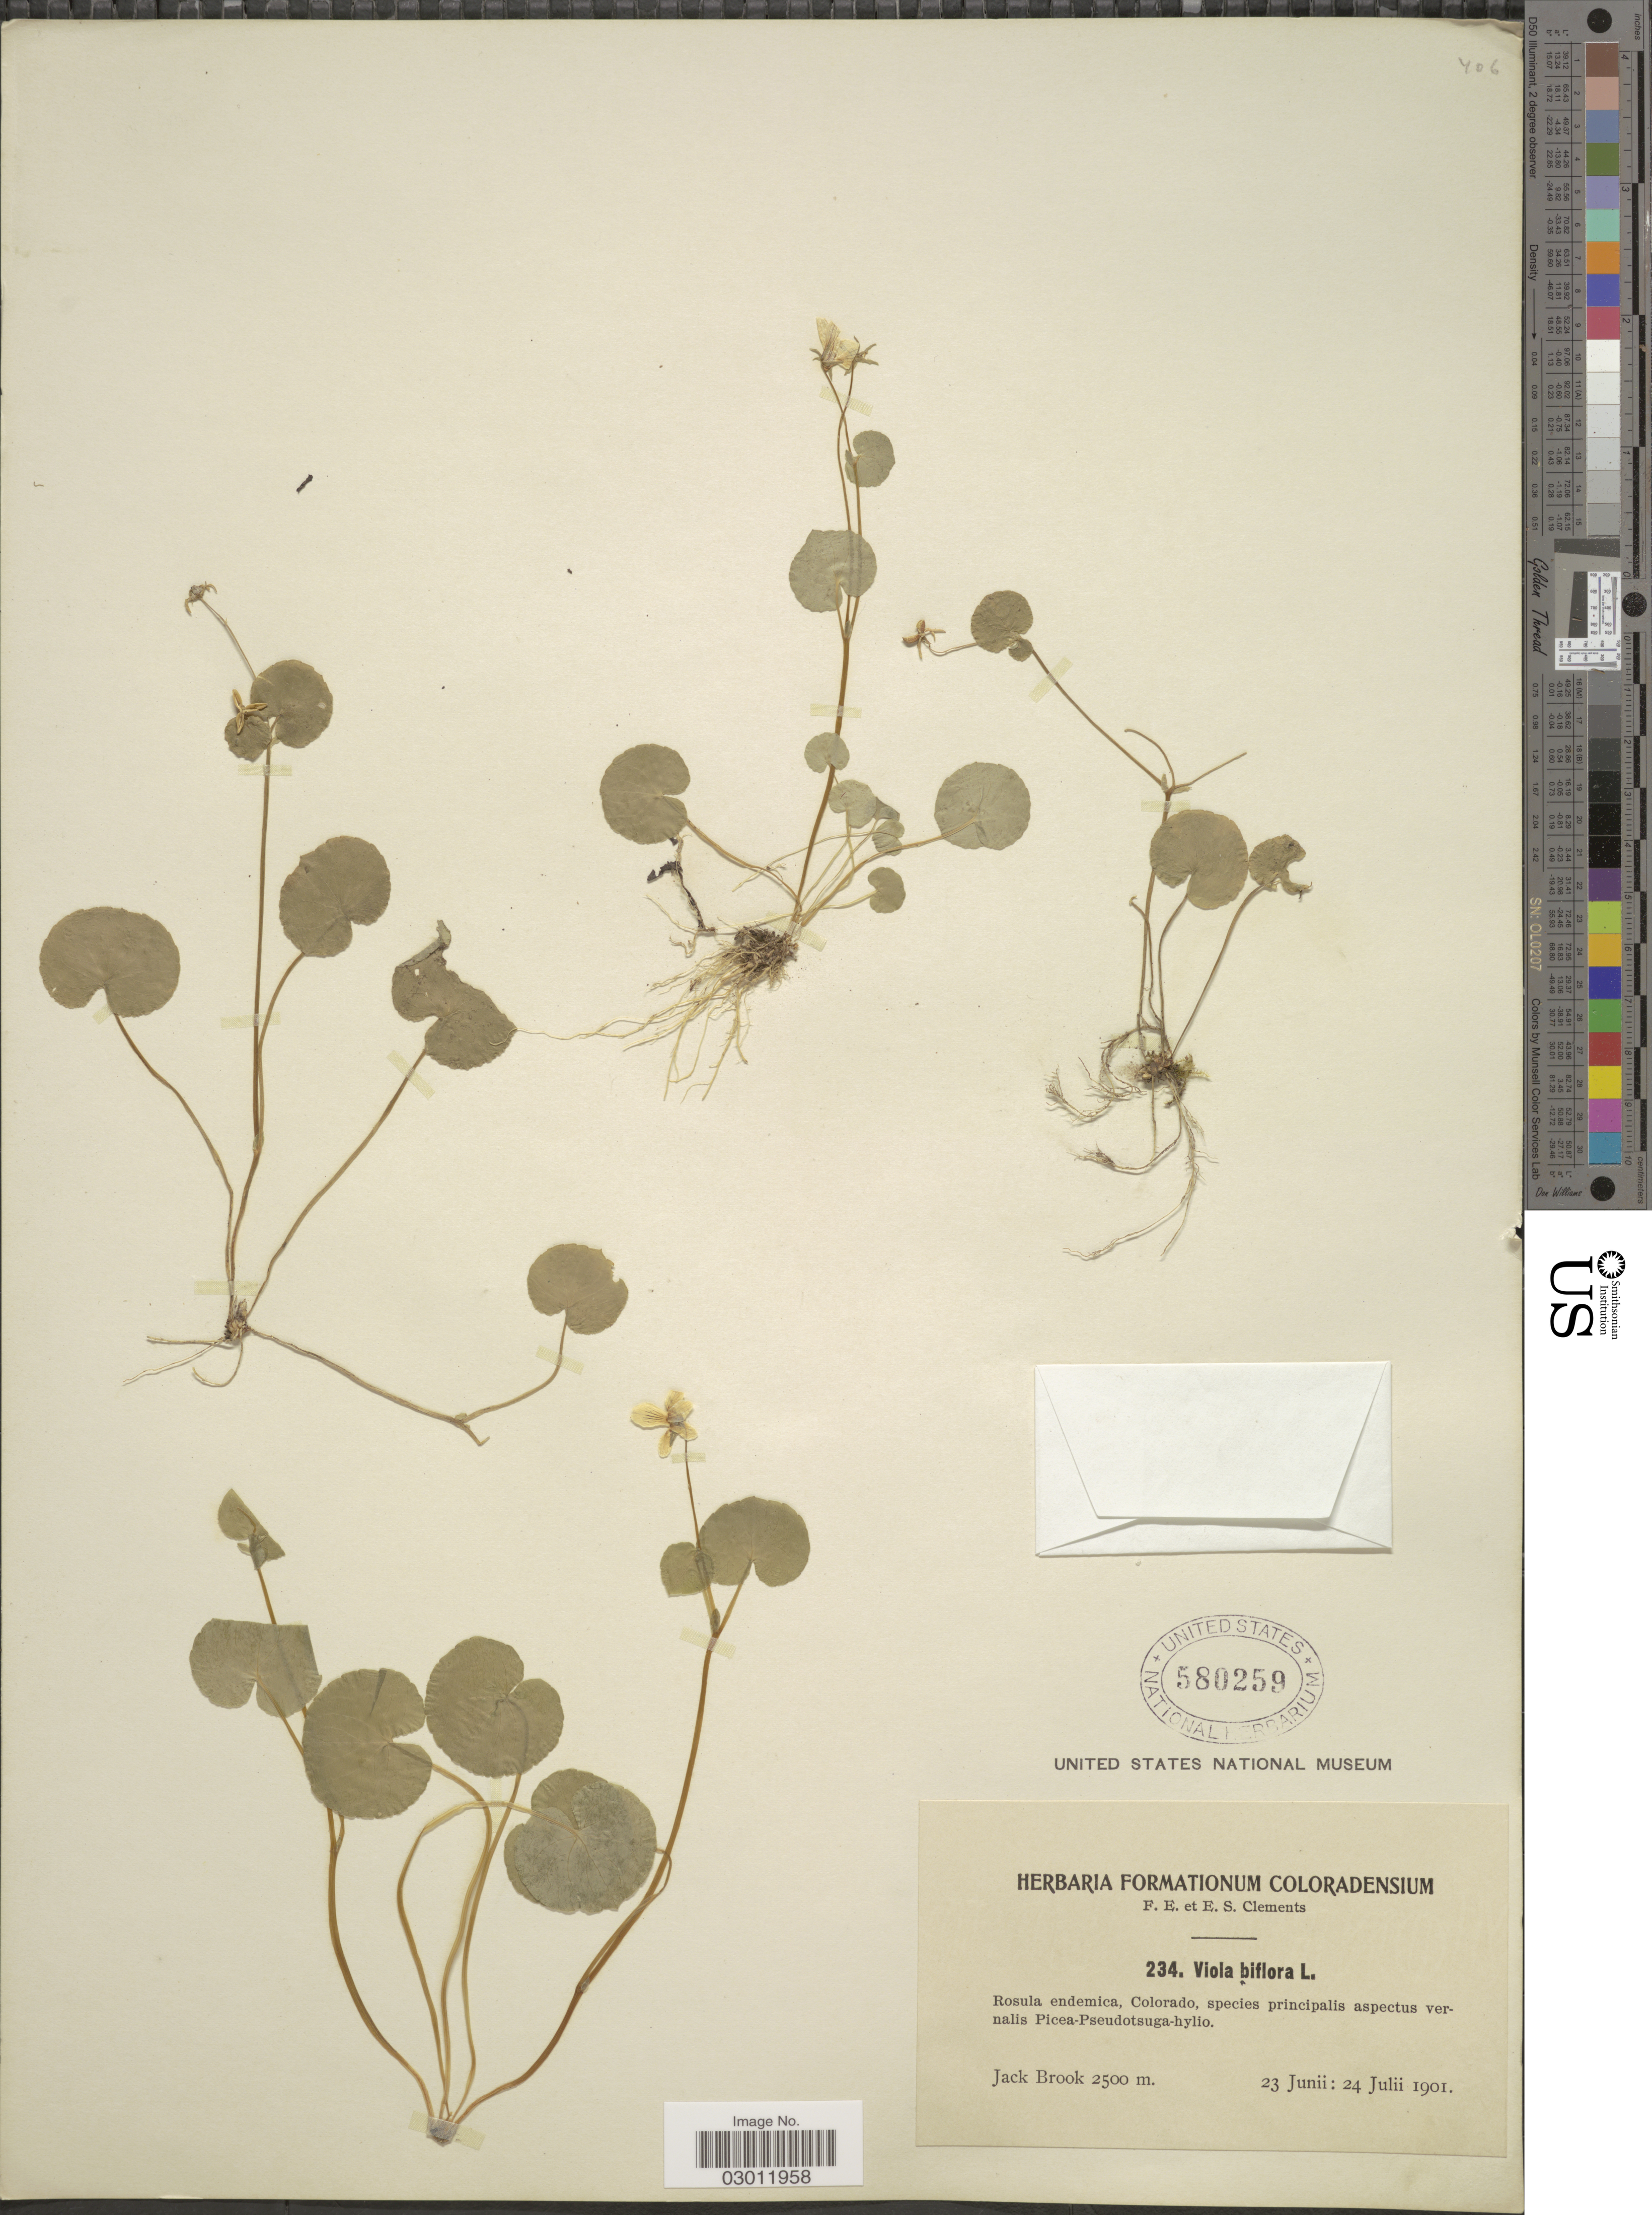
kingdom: Plantae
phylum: Tracheophyta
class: Magnoliopsida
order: Malpighiales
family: Violaceae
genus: Viola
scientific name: Viola biflora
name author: L.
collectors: F. E. Clements & E. S. Clements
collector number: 234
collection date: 1901-06-23/1901-07-24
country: United States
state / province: Colorado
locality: Rosula endemica, Colorado. Jack Brook.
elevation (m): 2500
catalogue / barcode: US 580259